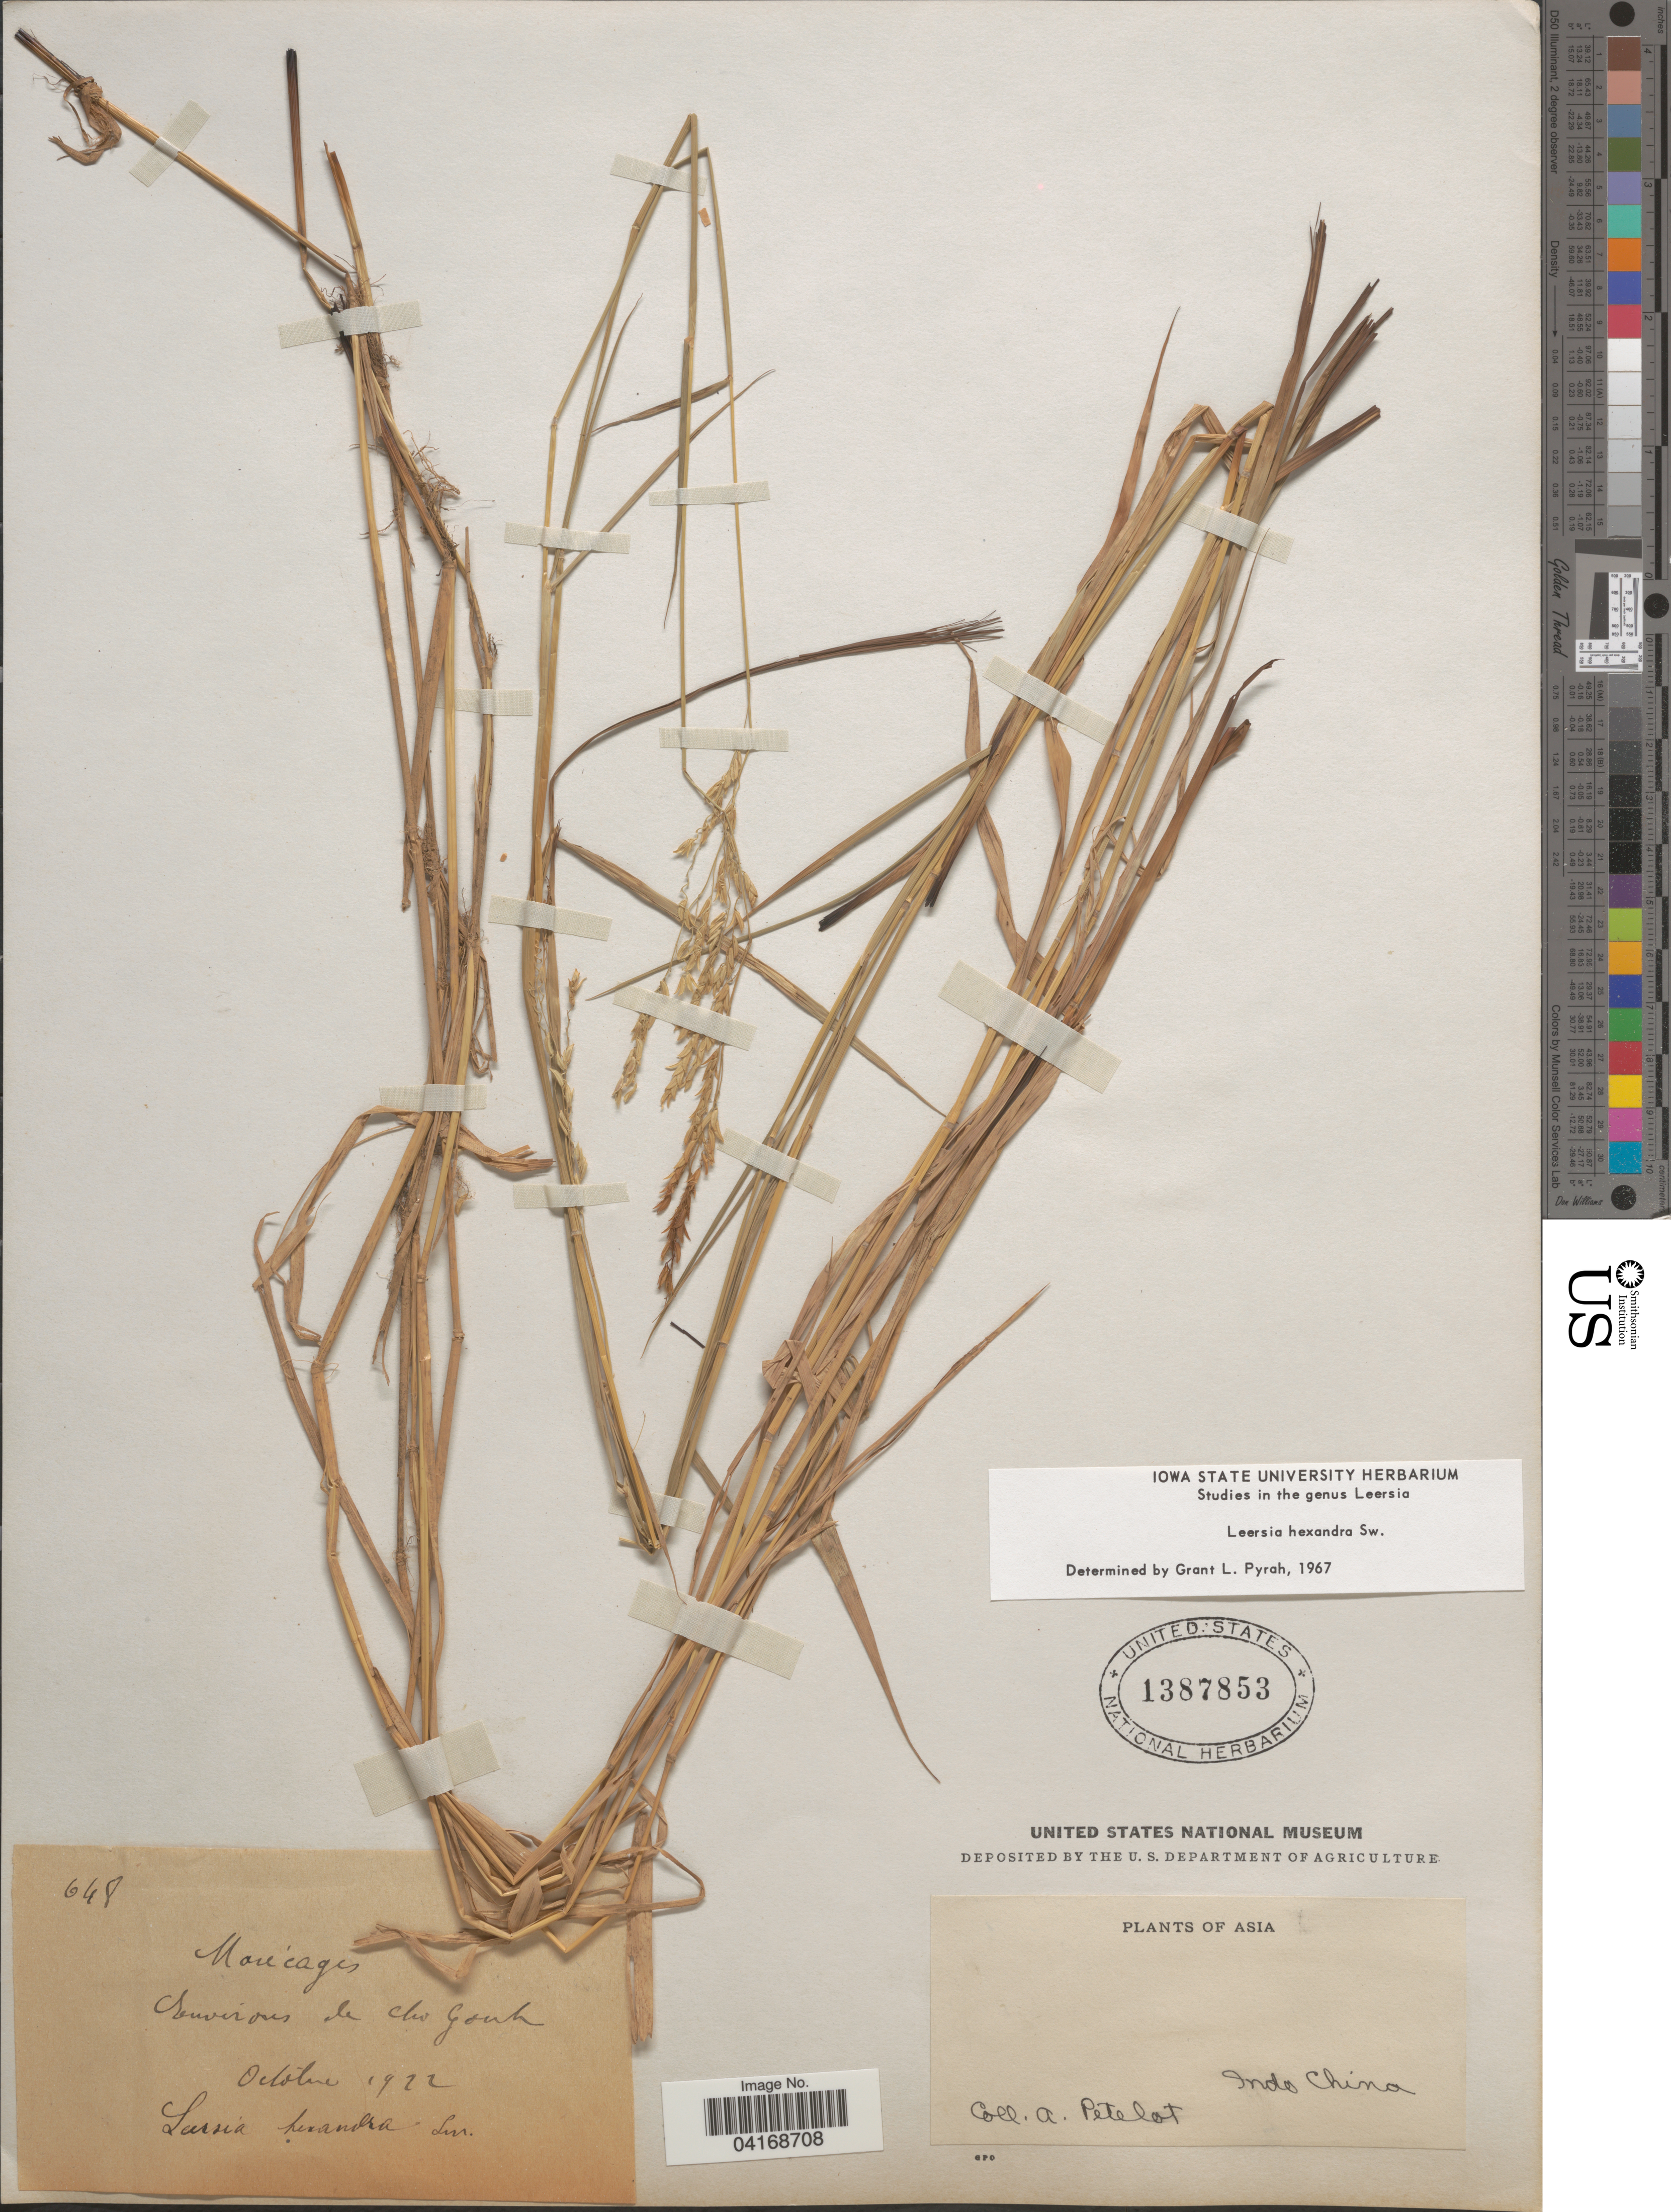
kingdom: Plantae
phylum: Tracheophyta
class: Liliopsida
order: Poales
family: Poaceae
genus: Leersia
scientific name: Leersia hexandra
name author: Sw.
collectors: A. Petelot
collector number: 648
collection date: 1922-10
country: Vietnam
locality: Asia. Indo China. Environs de Cho Gonh.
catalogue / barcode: US 1387853